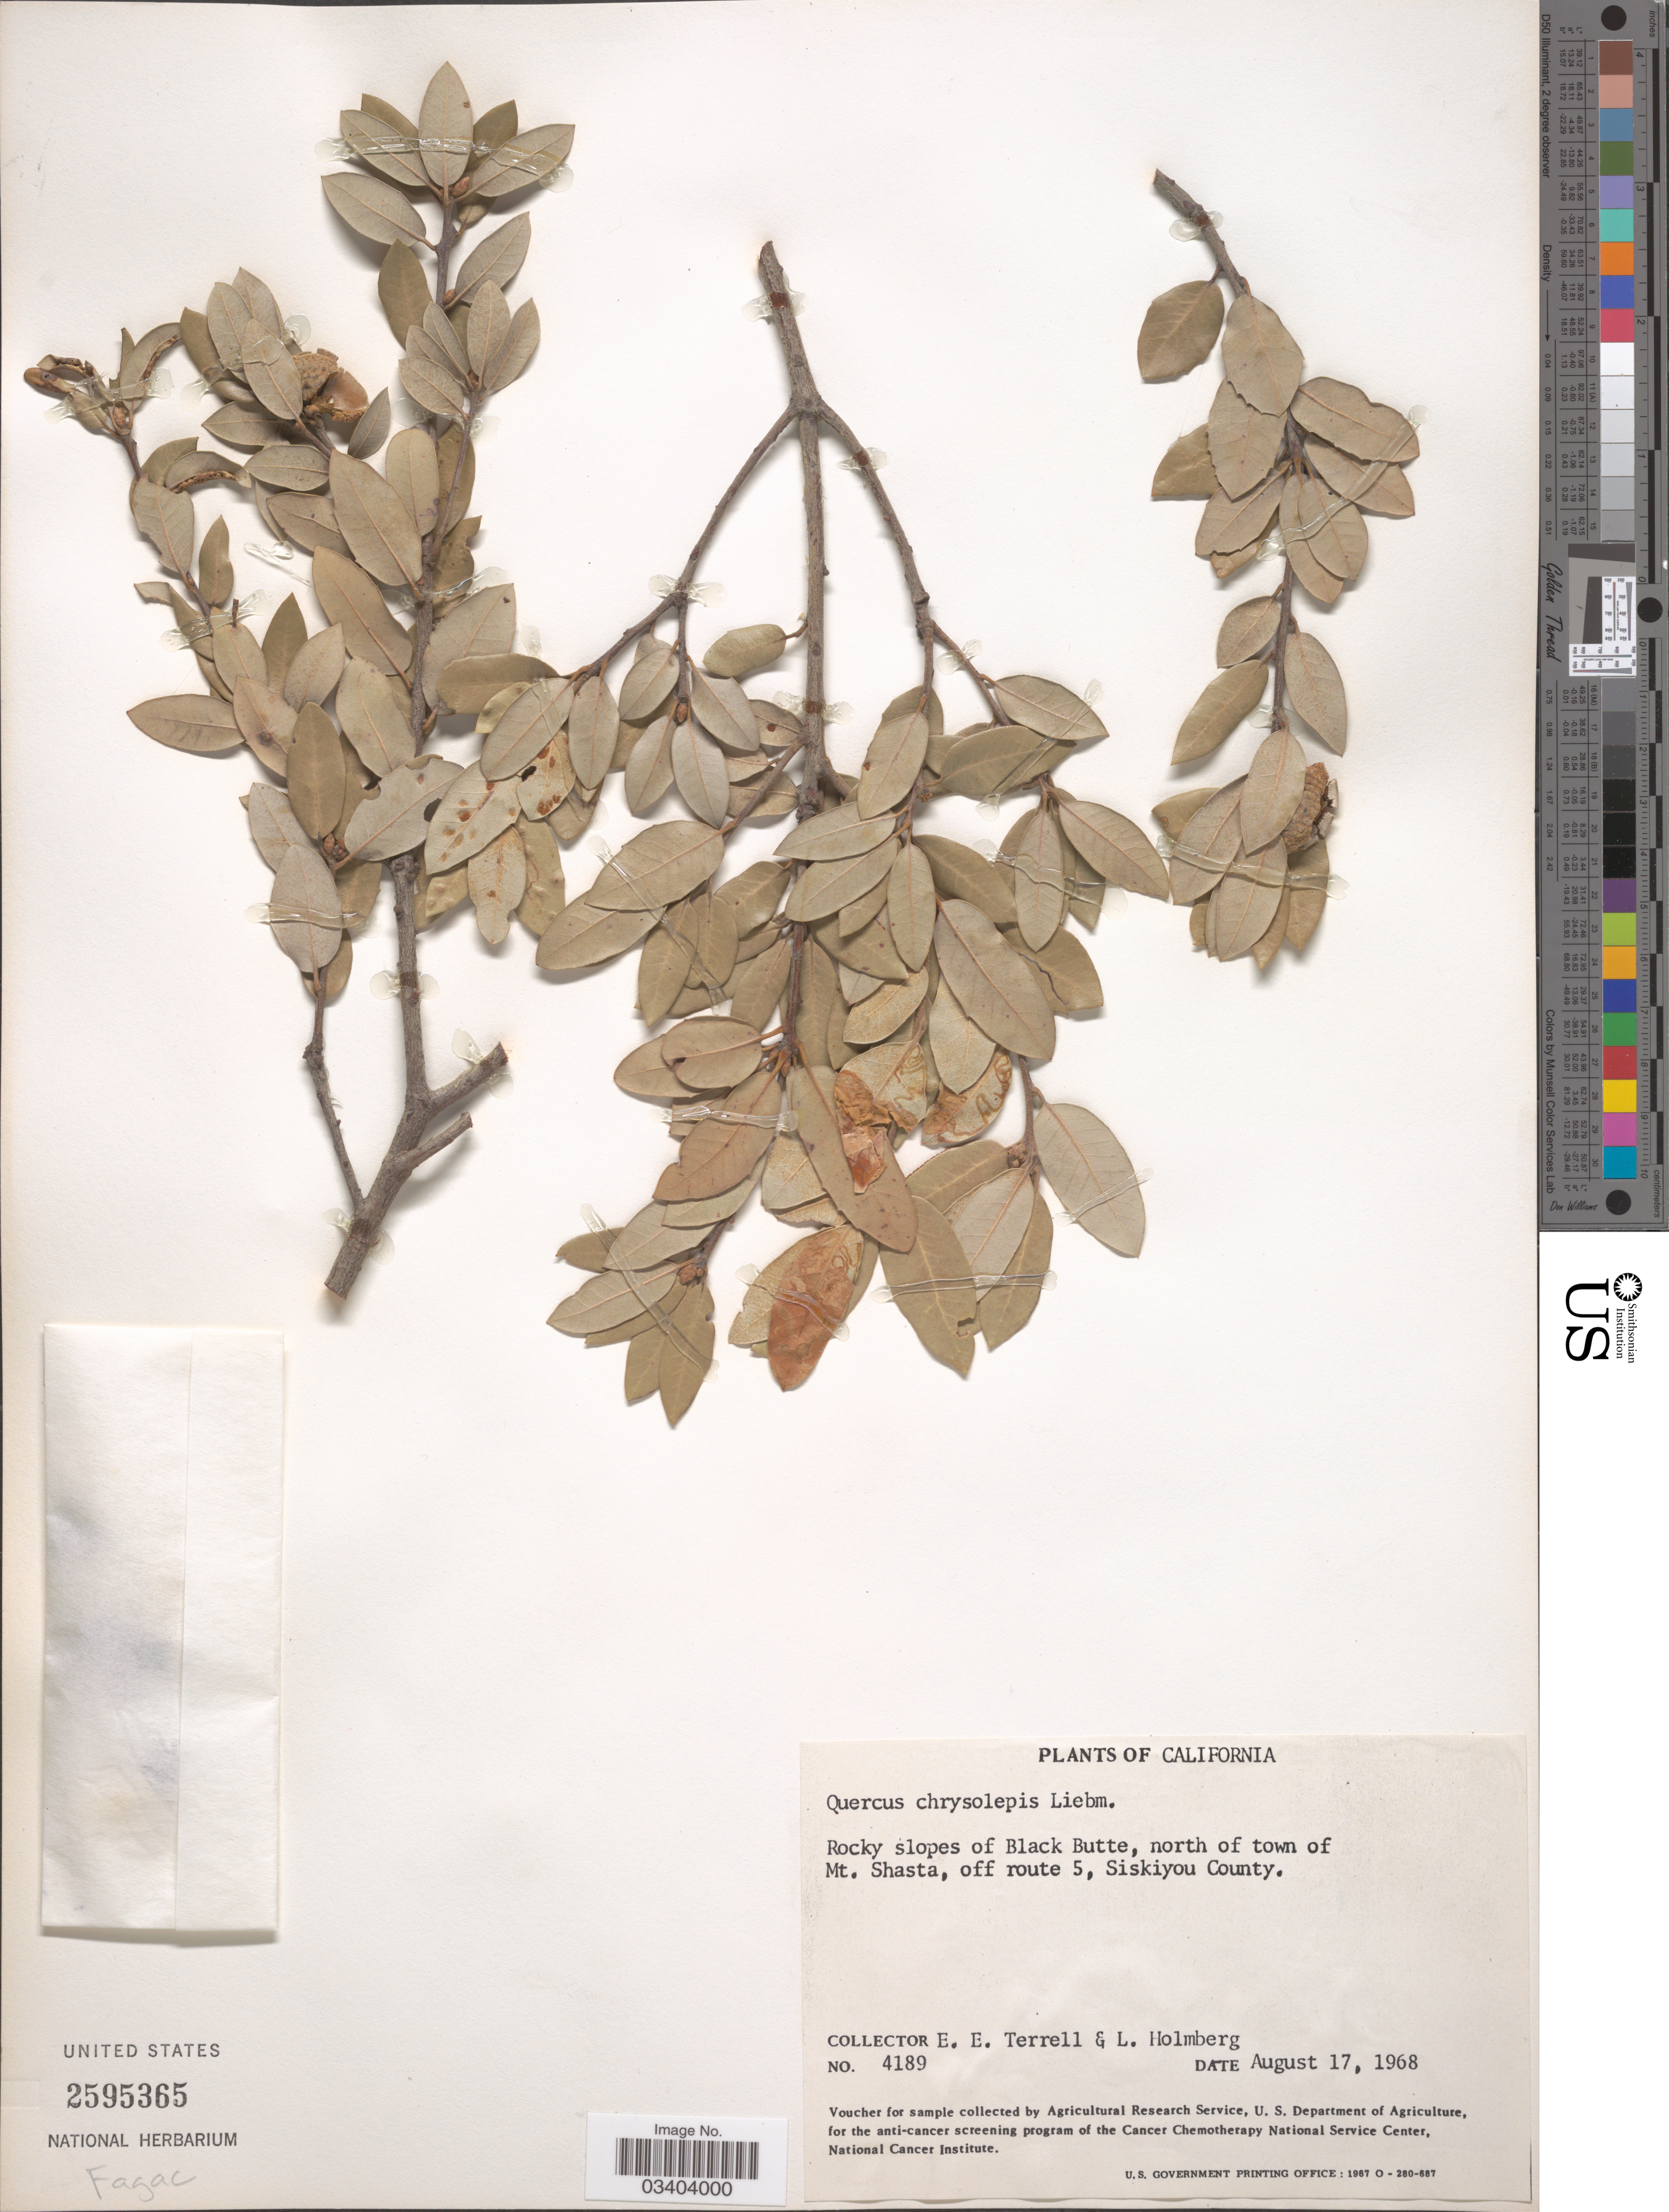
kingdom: Plantae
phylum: Tracheophyta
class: Magnoliopsida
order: Fagales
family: Fagaceae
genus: Quercus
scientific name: Quercus chrysolepis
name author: Liebm.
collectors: E. E. Terrell & L. Holmberg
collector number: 4189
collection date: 1968-08-17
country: United States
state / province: California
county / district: Siskiyou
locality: Rocky slopes of Black Butte, north of town of Mt. Shasta, off route 5, Siskiyou County.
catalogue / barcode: US 2595365